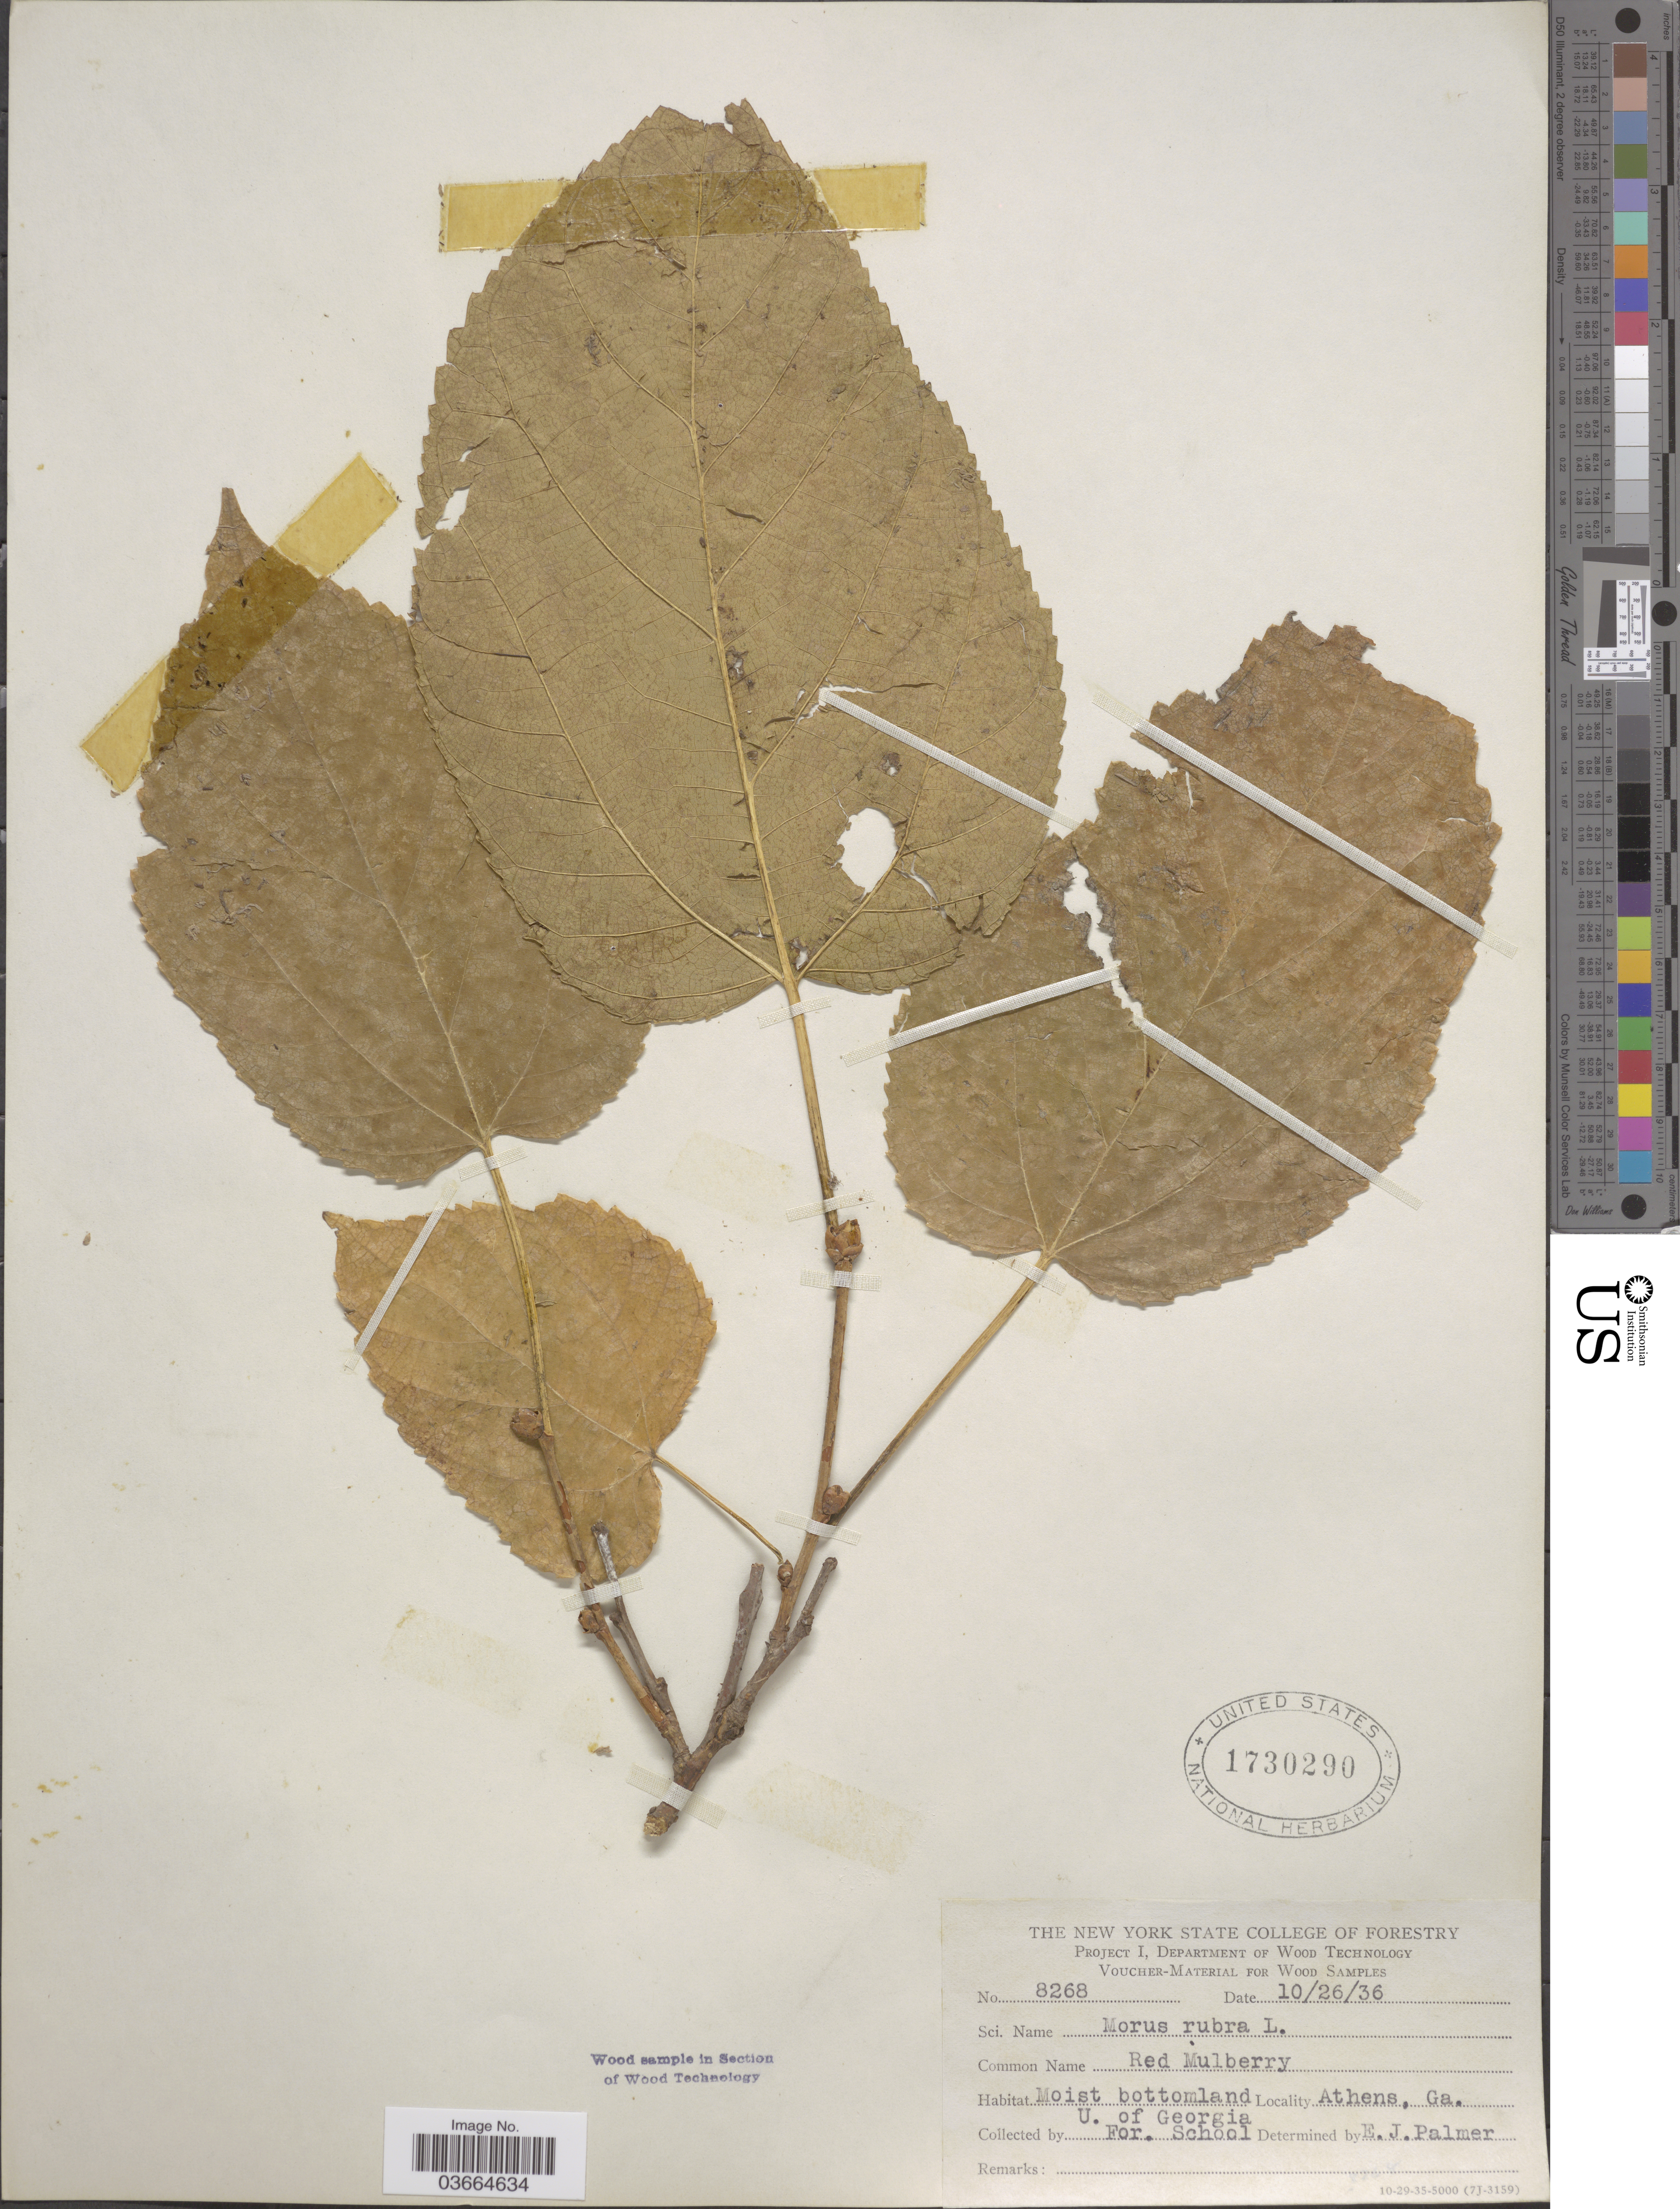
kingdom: Plantae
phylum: Tracheophyta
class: Magnoliopsida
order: Rosales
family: Moraceae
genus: Morus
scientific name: Morus rubra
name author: L.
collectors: U. of Georgia For. School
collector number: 8268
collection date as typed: Transcribed d/m/y: 26/10/36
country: United States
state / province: Georgia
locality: Athens.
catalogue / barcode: US 1730290